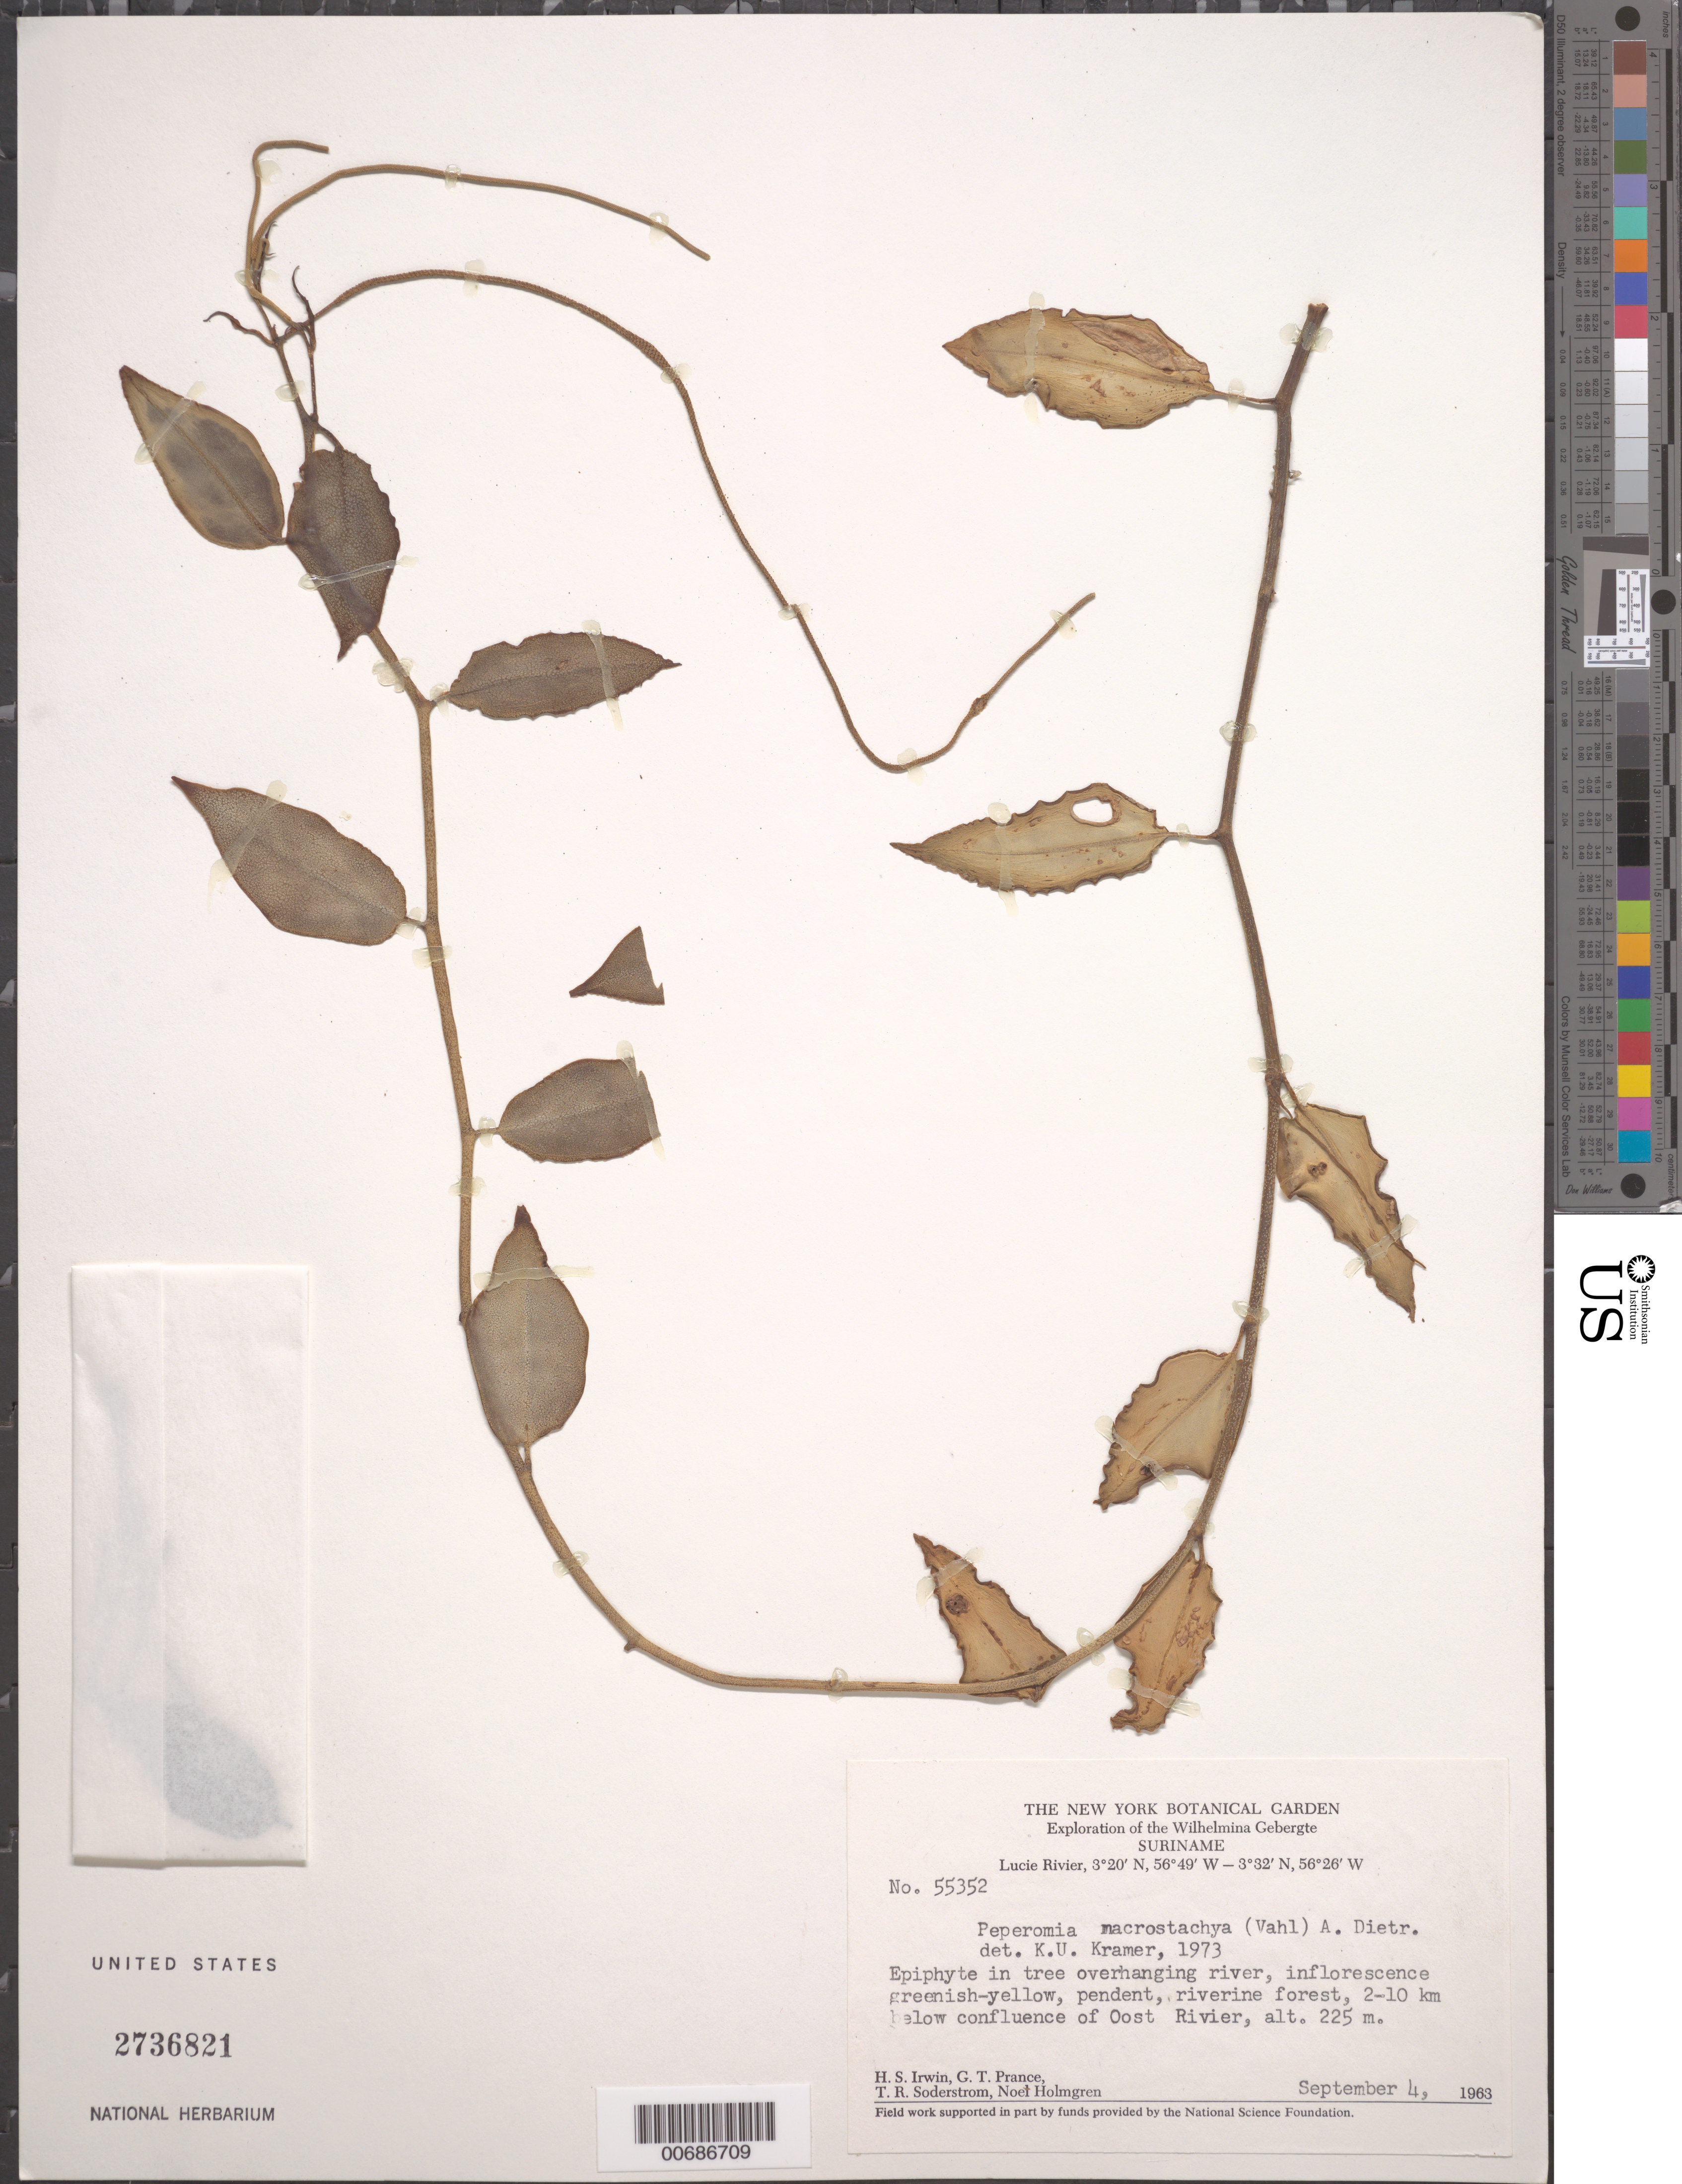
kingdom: Plantae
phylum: Tracheophyta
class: Magnoliopsida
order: Piperales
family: Piperaceae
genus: Peperomia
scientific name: Peperomia macrostachya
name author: (Vahl) A. Dietr.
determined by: Kramer, K. U.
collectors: H. Irwin, G. T. Prance, T. R. Soderstrom & N. H. Holmgren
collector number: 55352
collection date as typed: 4-Sep-63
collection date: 1963-09-04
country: Suriname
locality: Lucie R., 2-10 km below confl. with Oost R., Wilhelmina Gebergte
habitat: Riverine forest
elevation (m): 225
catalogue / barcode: US 2736821